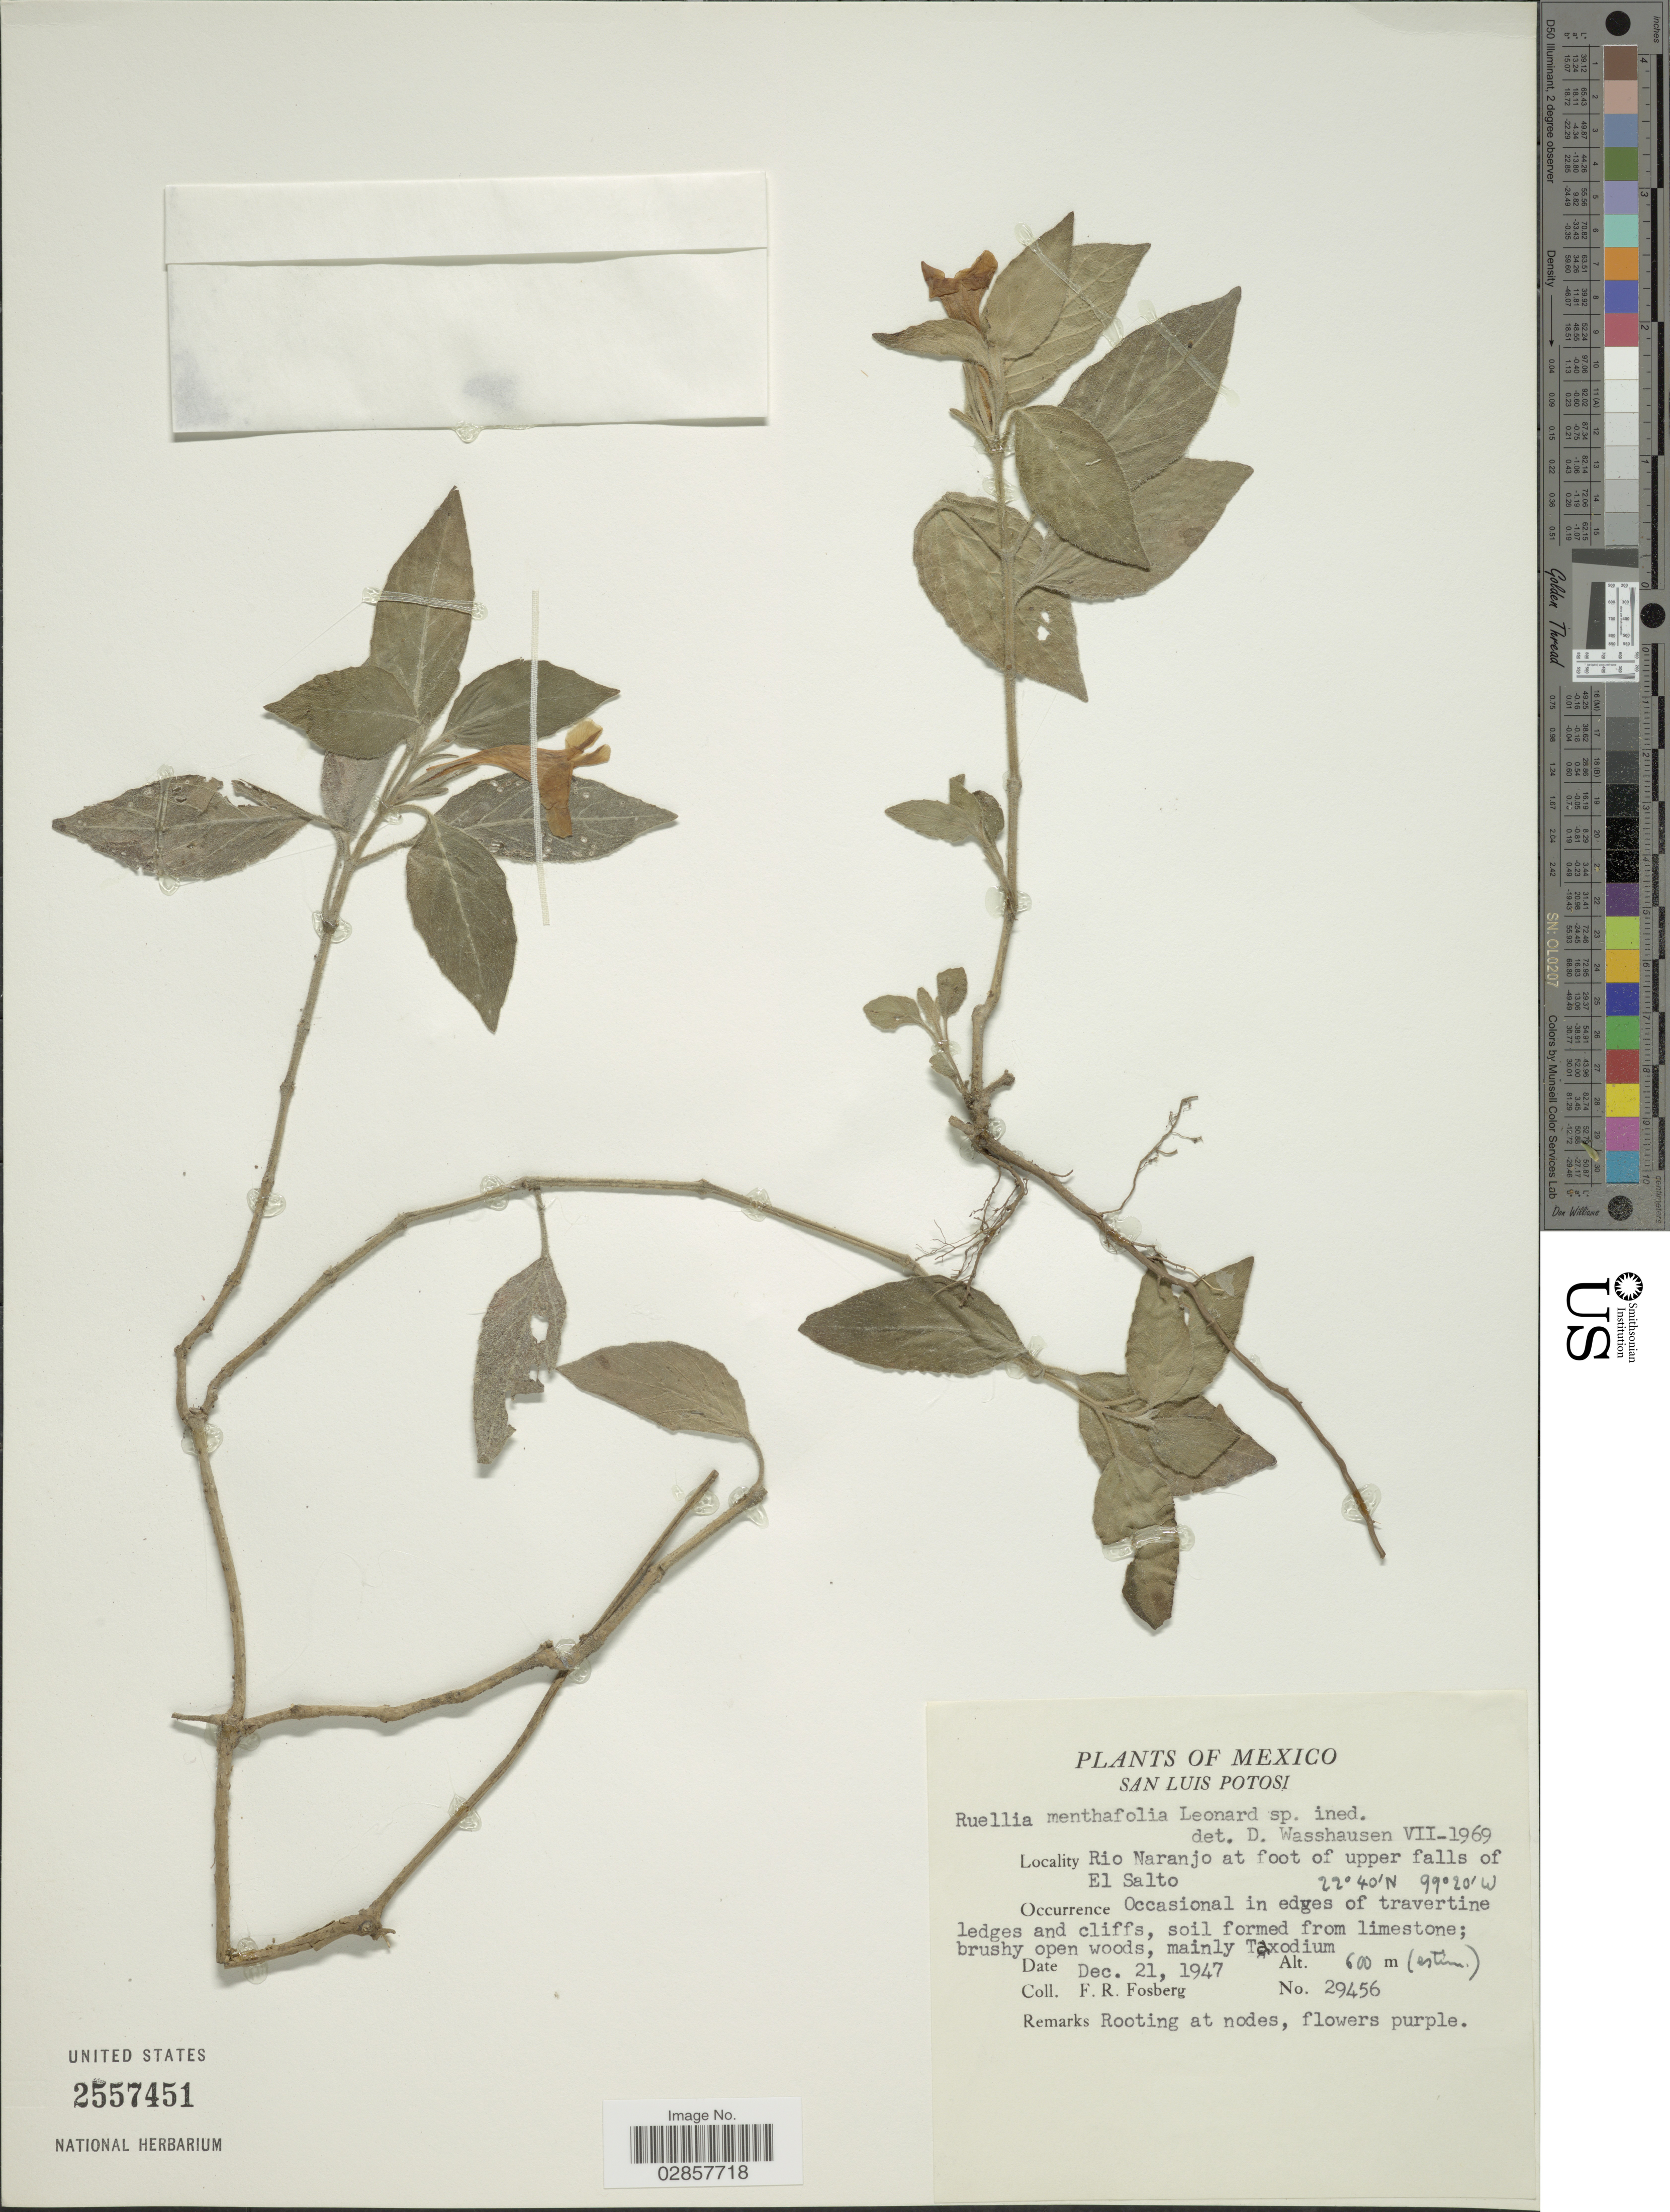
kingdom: Plantae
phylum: Tracheophyta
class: Magnoliopsida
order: Lamiales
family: Acanthaceae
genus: Ruellia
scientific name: Ruellia menthifolia Leonard sp. nov. ined.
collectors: F. R. Fosberg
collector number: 29456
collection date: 1947-12-21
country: Mexico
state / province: San Luis Potosí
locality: Rio Naranjo at foot of upper falls of El Salto.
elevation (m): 600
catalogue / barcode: US 2557451